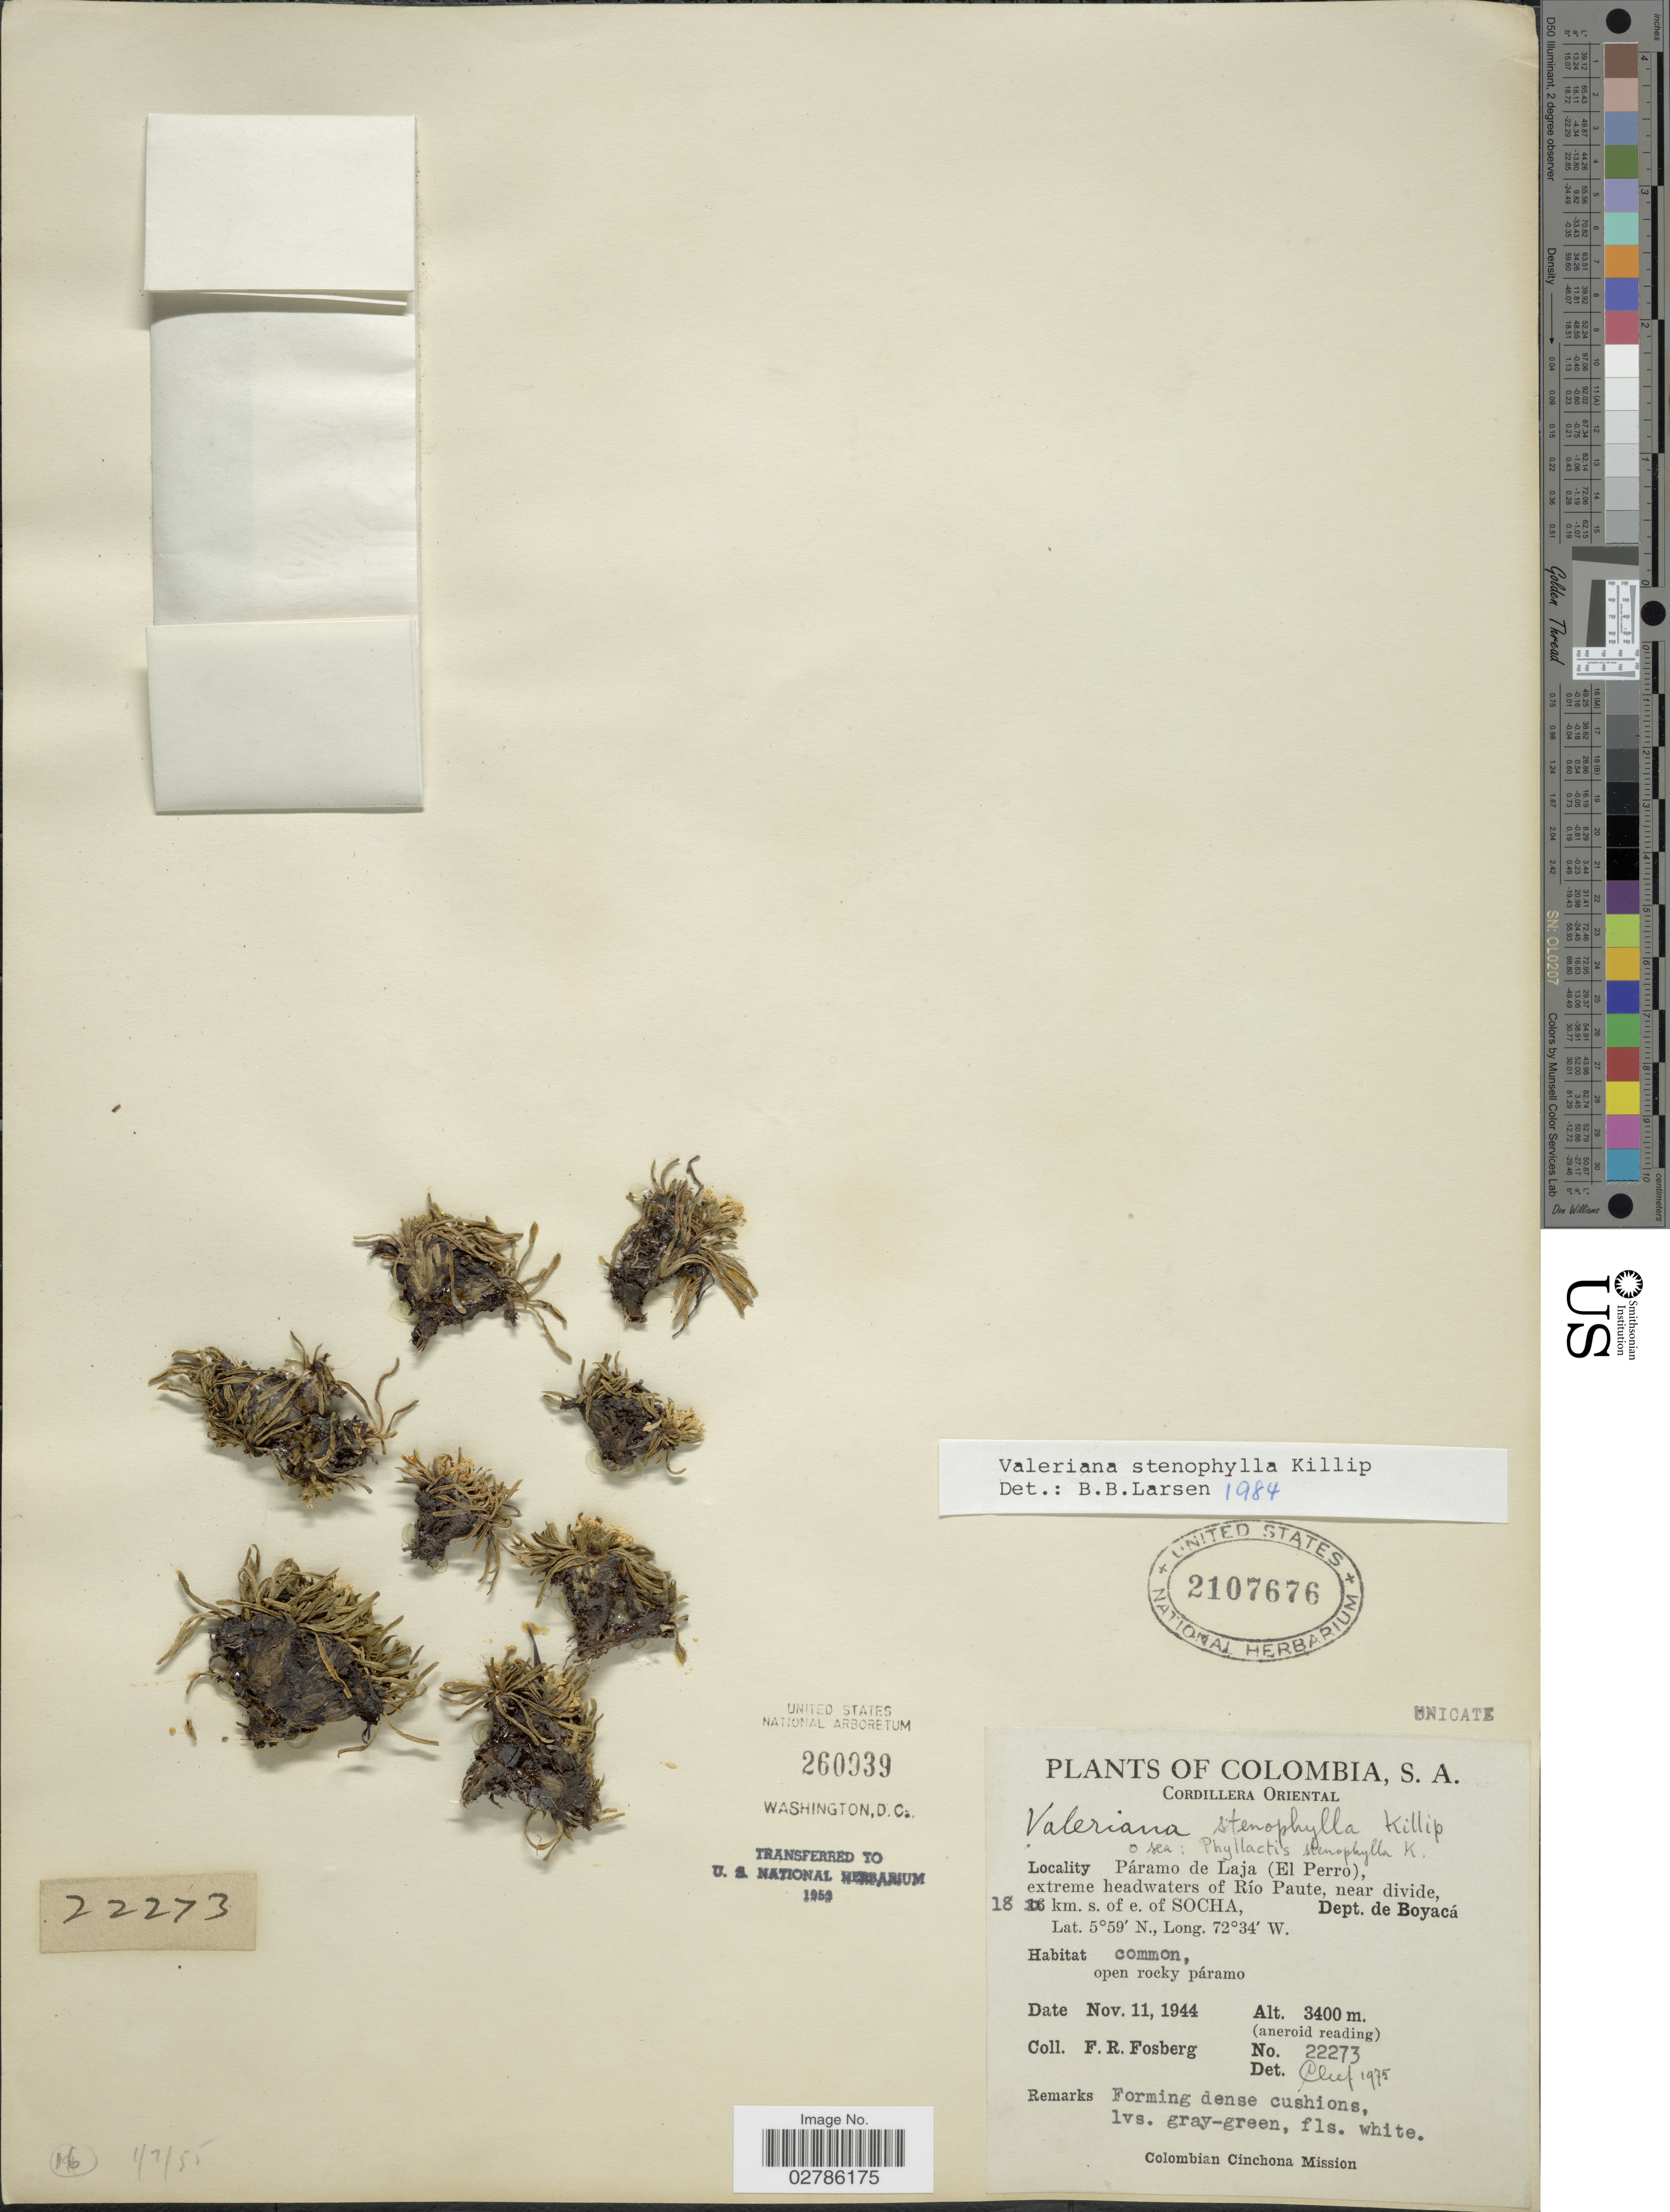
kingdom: Plantae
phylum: Tracheophyta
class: Magnoliopsida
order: Dipsacales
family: Caprifoliaceae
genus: Valeriana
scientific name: Valeriana stenophylla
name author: Killip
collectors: F. R. Fosberg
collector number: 22273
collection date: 1944-11-11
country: Colombia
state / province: Boyacá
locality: Cordillera Oriental, Páramo de Laja (El Perro), extreme headwaters of Río Paute, near divide, 18 km. s. of e. of Socha, Dept. de Boyacá.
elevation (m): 3400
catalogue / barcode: US 2107676